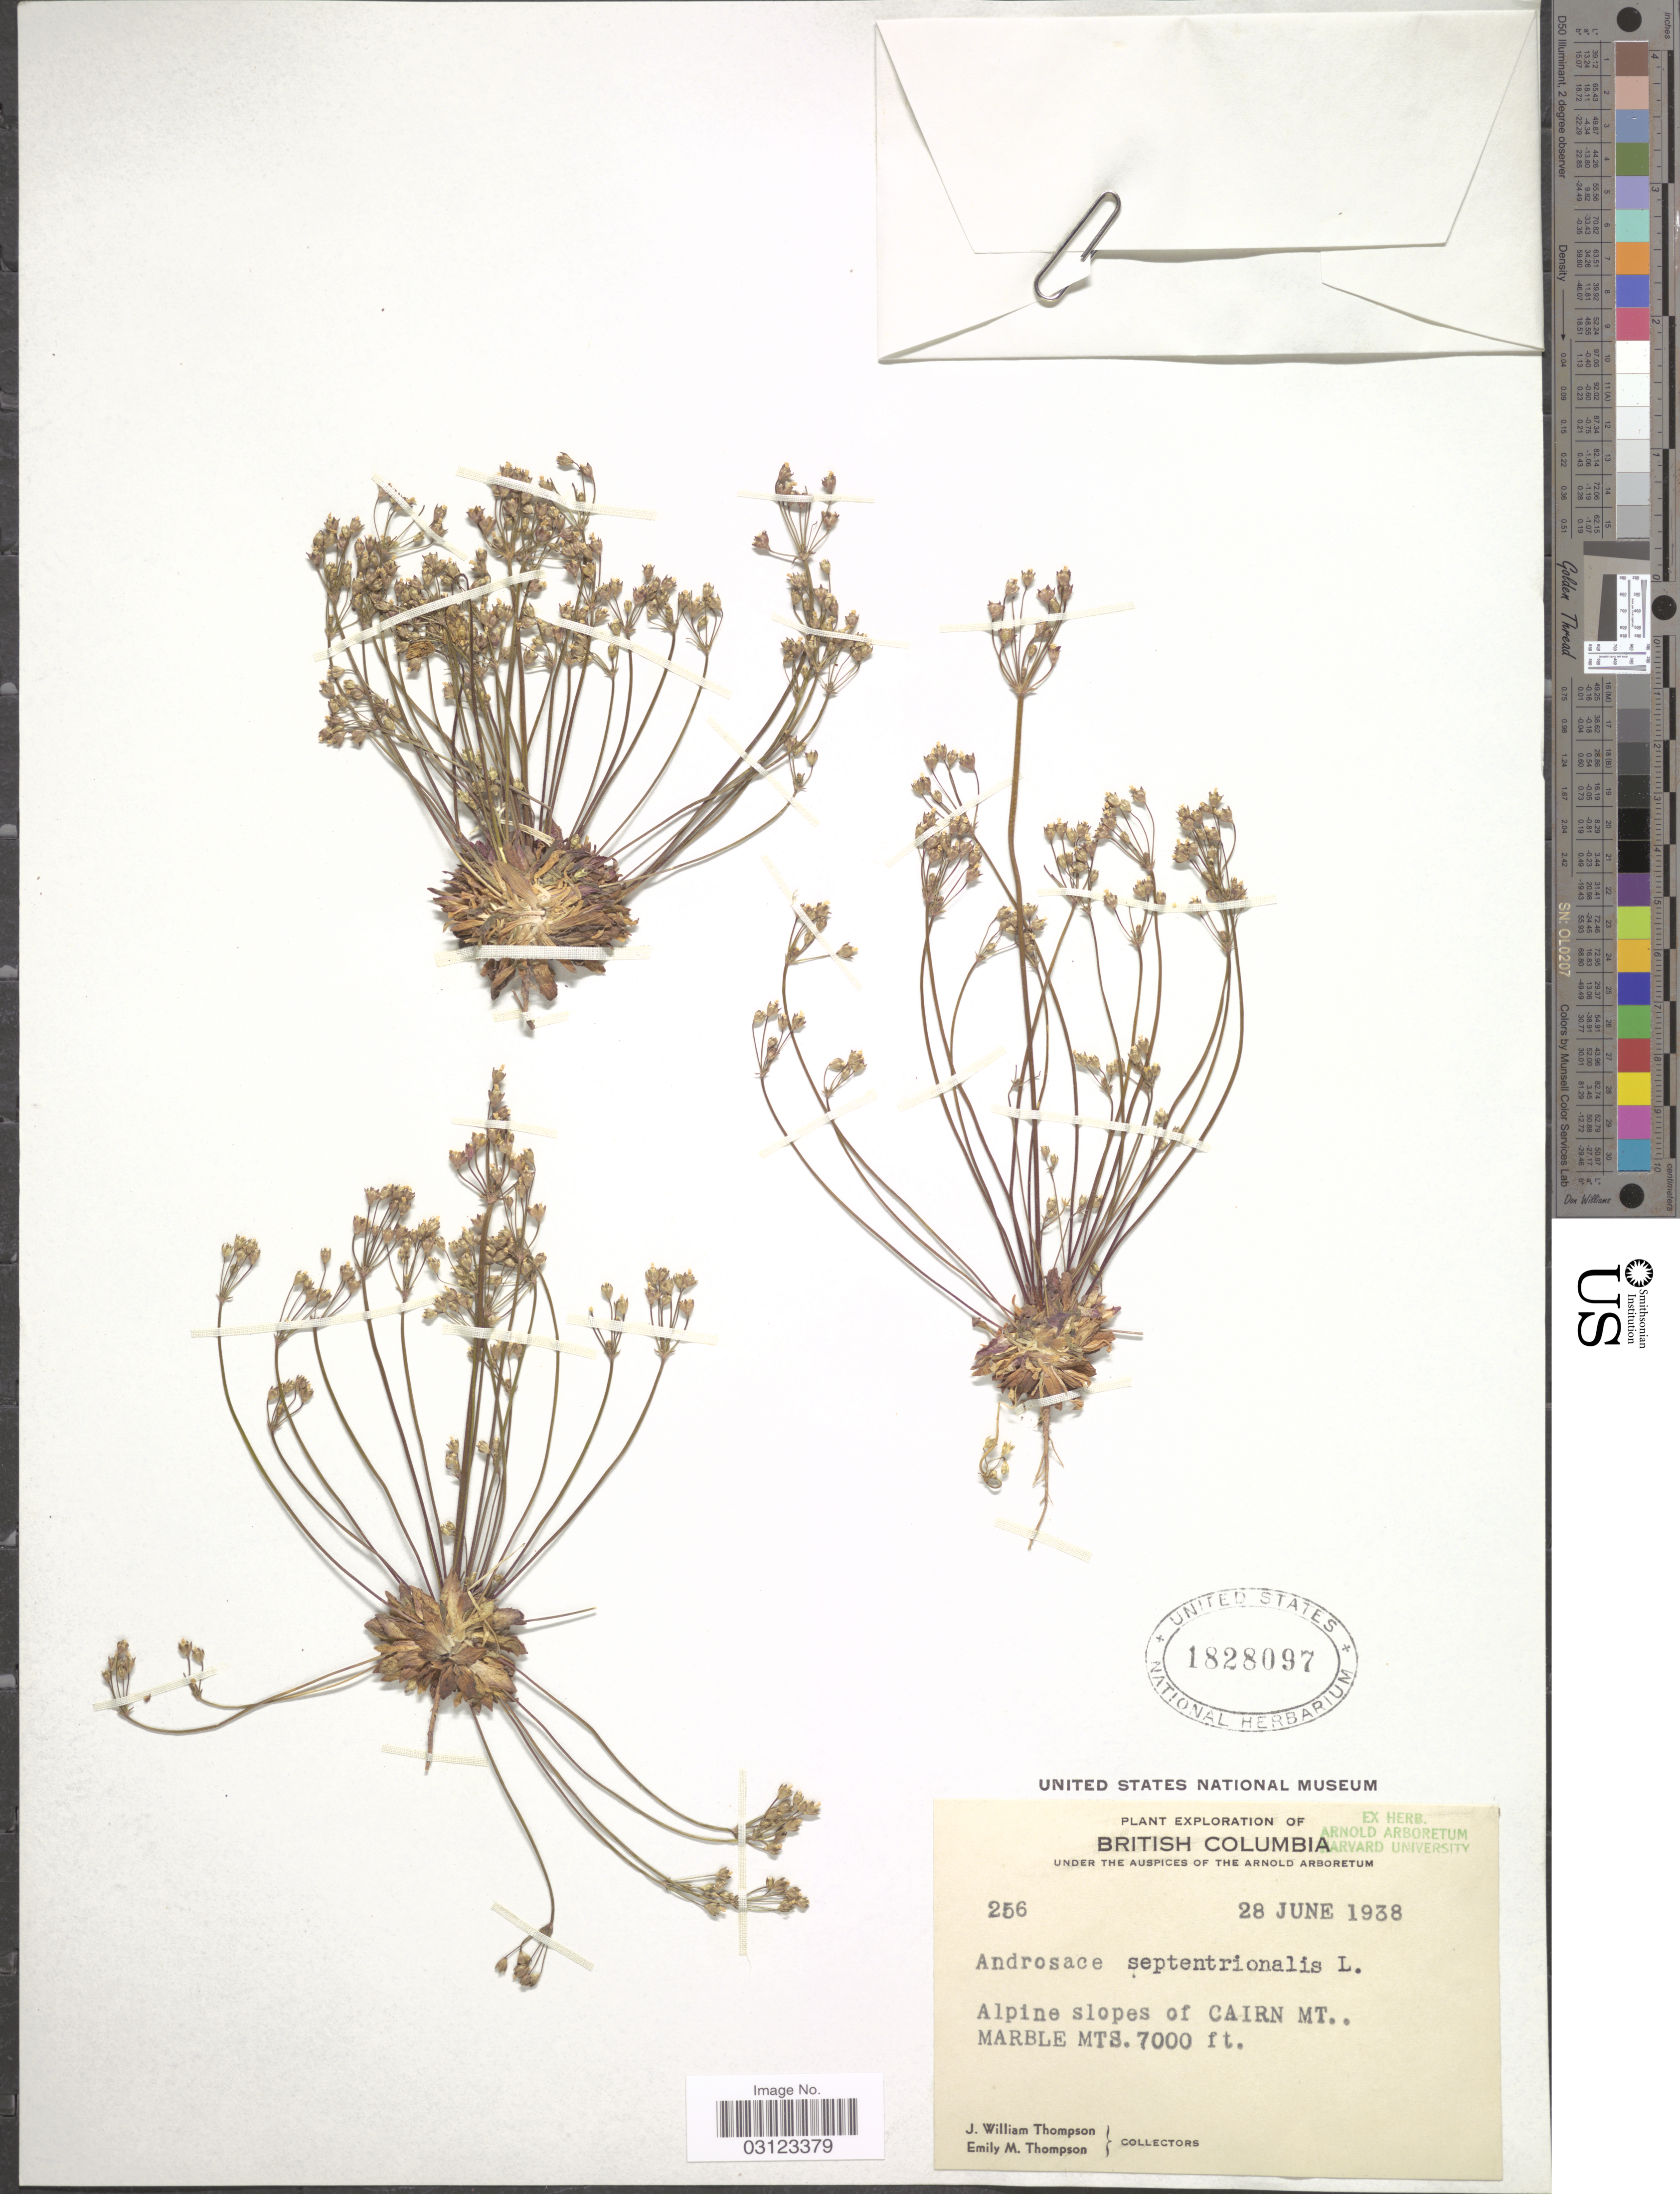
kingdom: Plantae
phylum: Tracheophyta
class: Magnoliopsida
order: Ericales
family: Primulaceae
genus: Androsace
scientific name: Androsace septentrionalis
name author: L.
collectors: J. W. Thompson & E. M. Thompson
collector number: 256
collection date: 1938-06-28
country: Canada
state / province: British Columbia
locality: Alpine slopes of Cairn Mt., Marble Mts.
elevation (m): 2134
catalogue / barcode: US 1828097